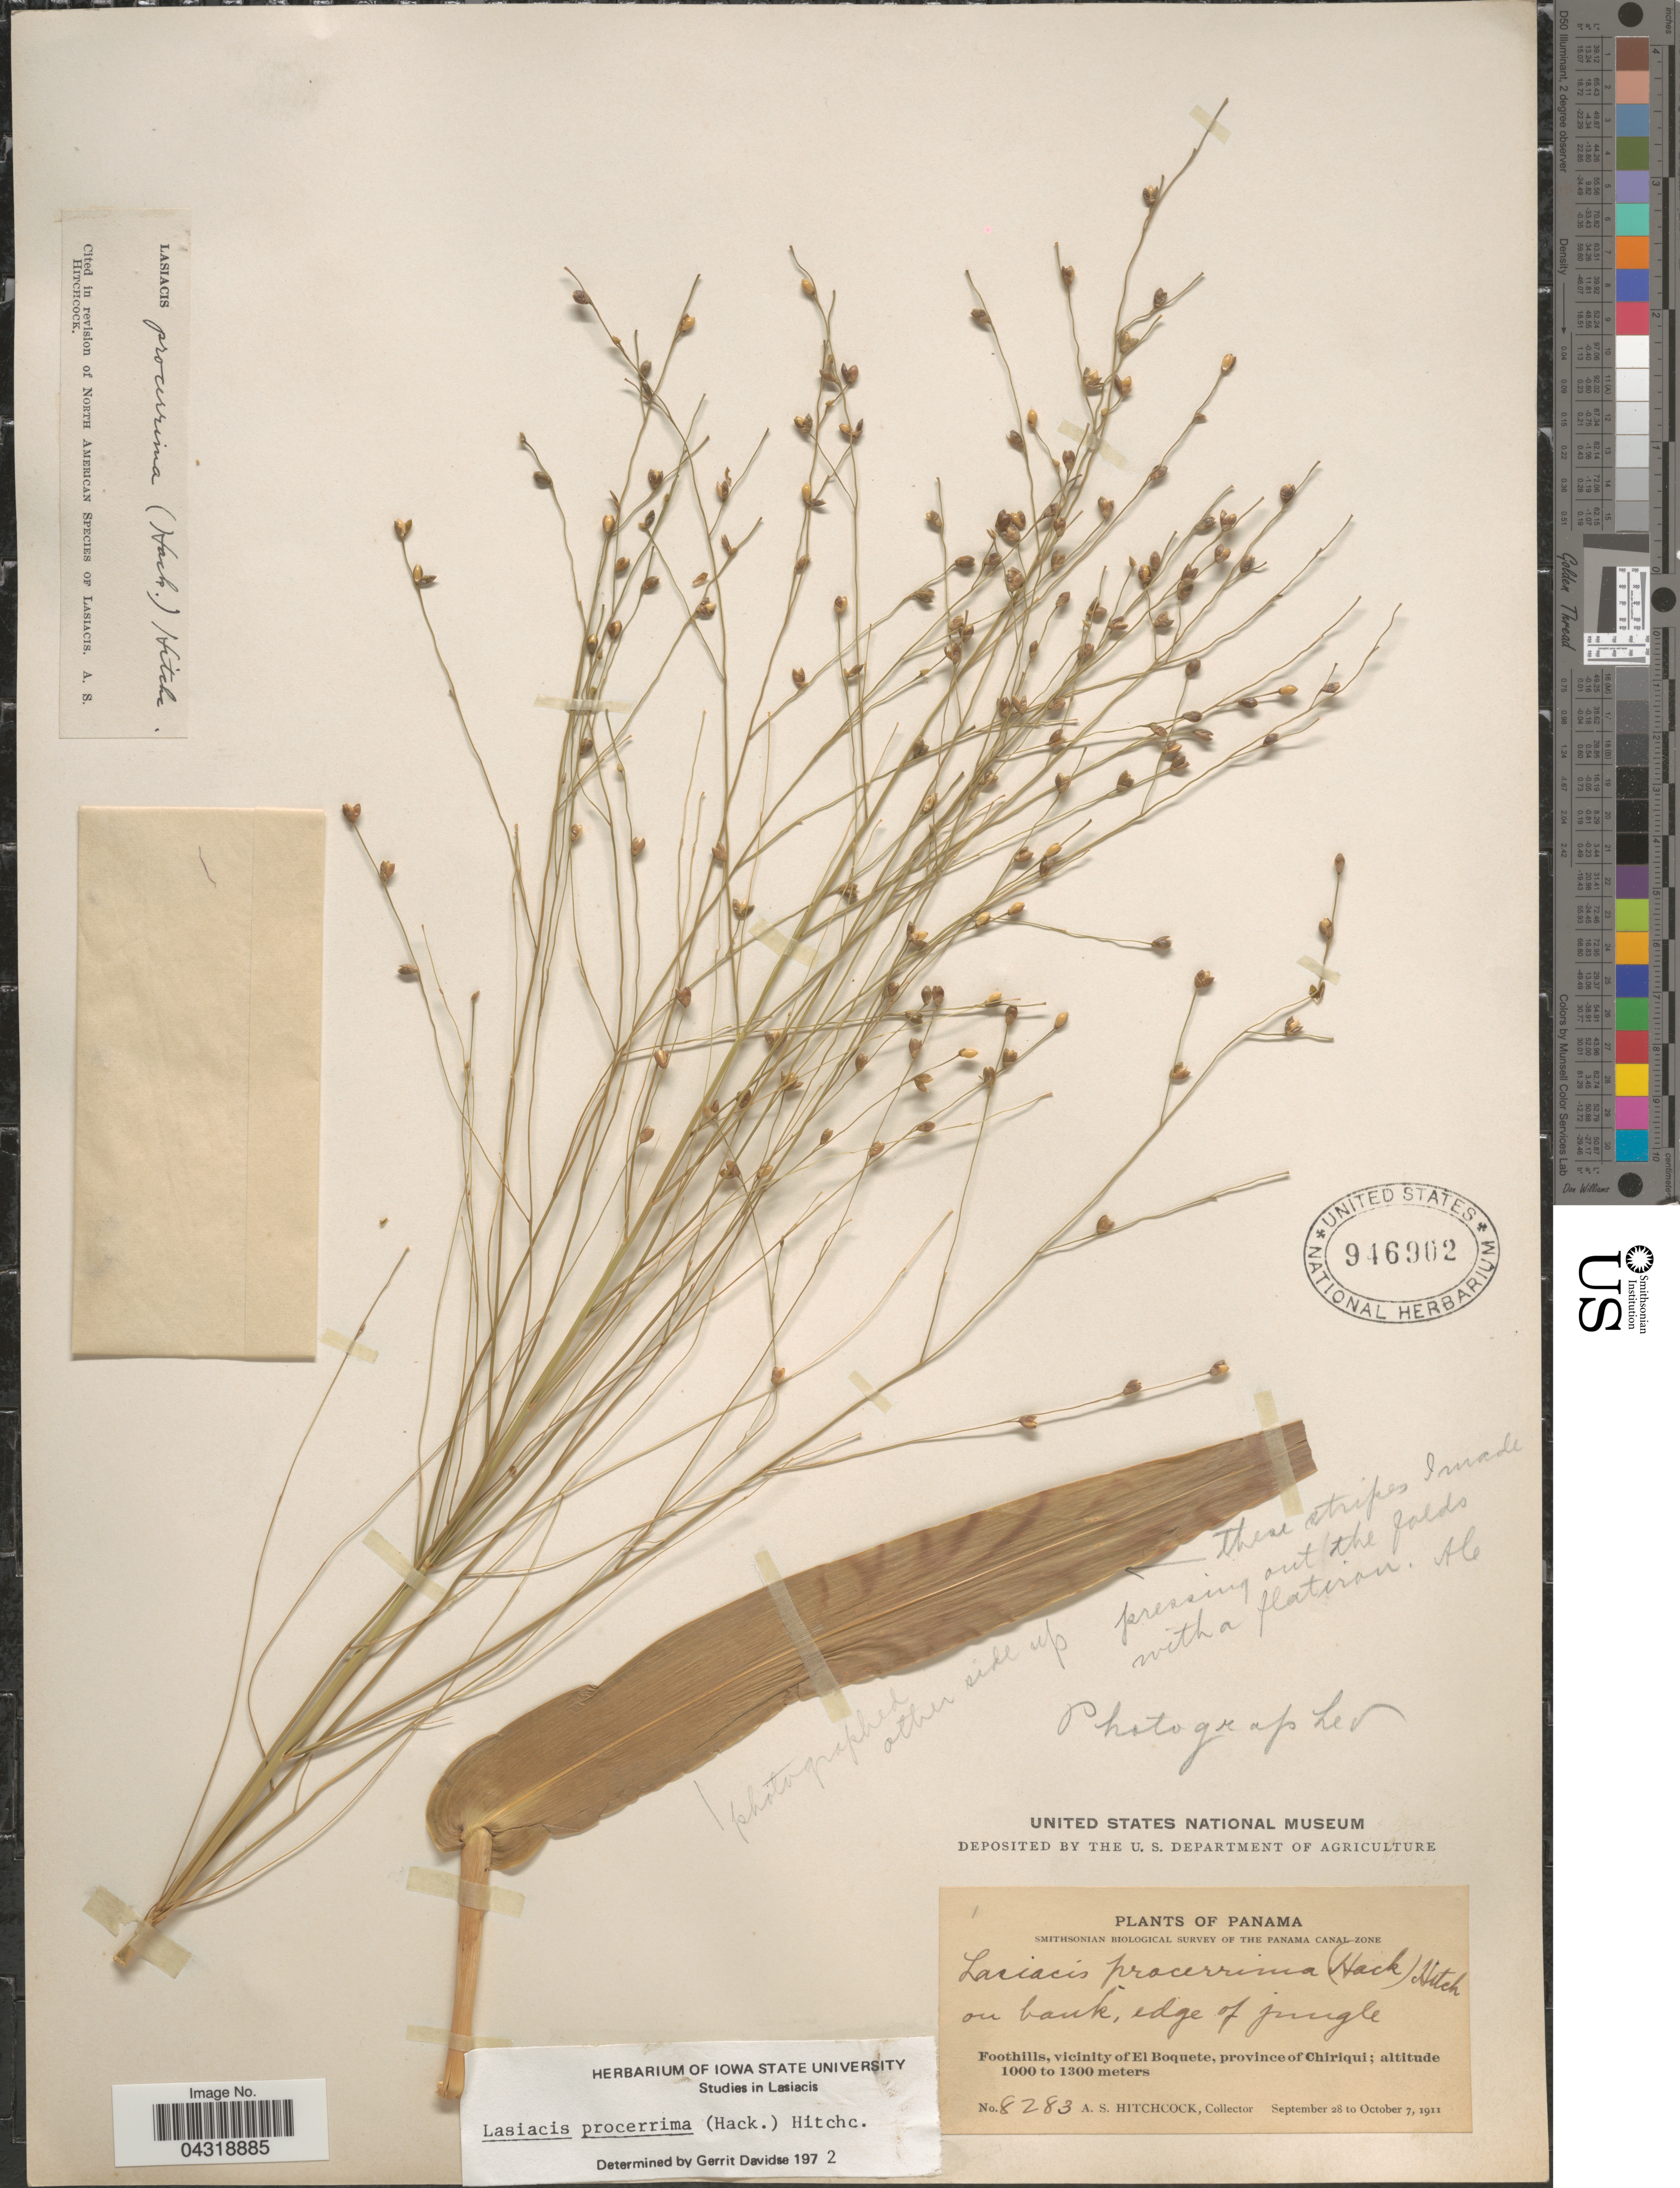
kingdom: Plantae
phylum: Tracheophyta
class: Liliopsida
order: Poales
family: Poaceae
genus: Lasiacis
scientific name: Lasiacis procerrima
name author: (Hack.) Hitchc.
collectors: A. S. Hitchcock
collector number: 8283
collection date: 1911-09-28/1911-10-07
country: Panama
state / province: Chiriqui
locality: Smithsonian Biological Survey of the Panama Canal Zone. Foothills, vicinity of El Boquete.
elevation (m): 1000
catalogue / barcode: US 946902